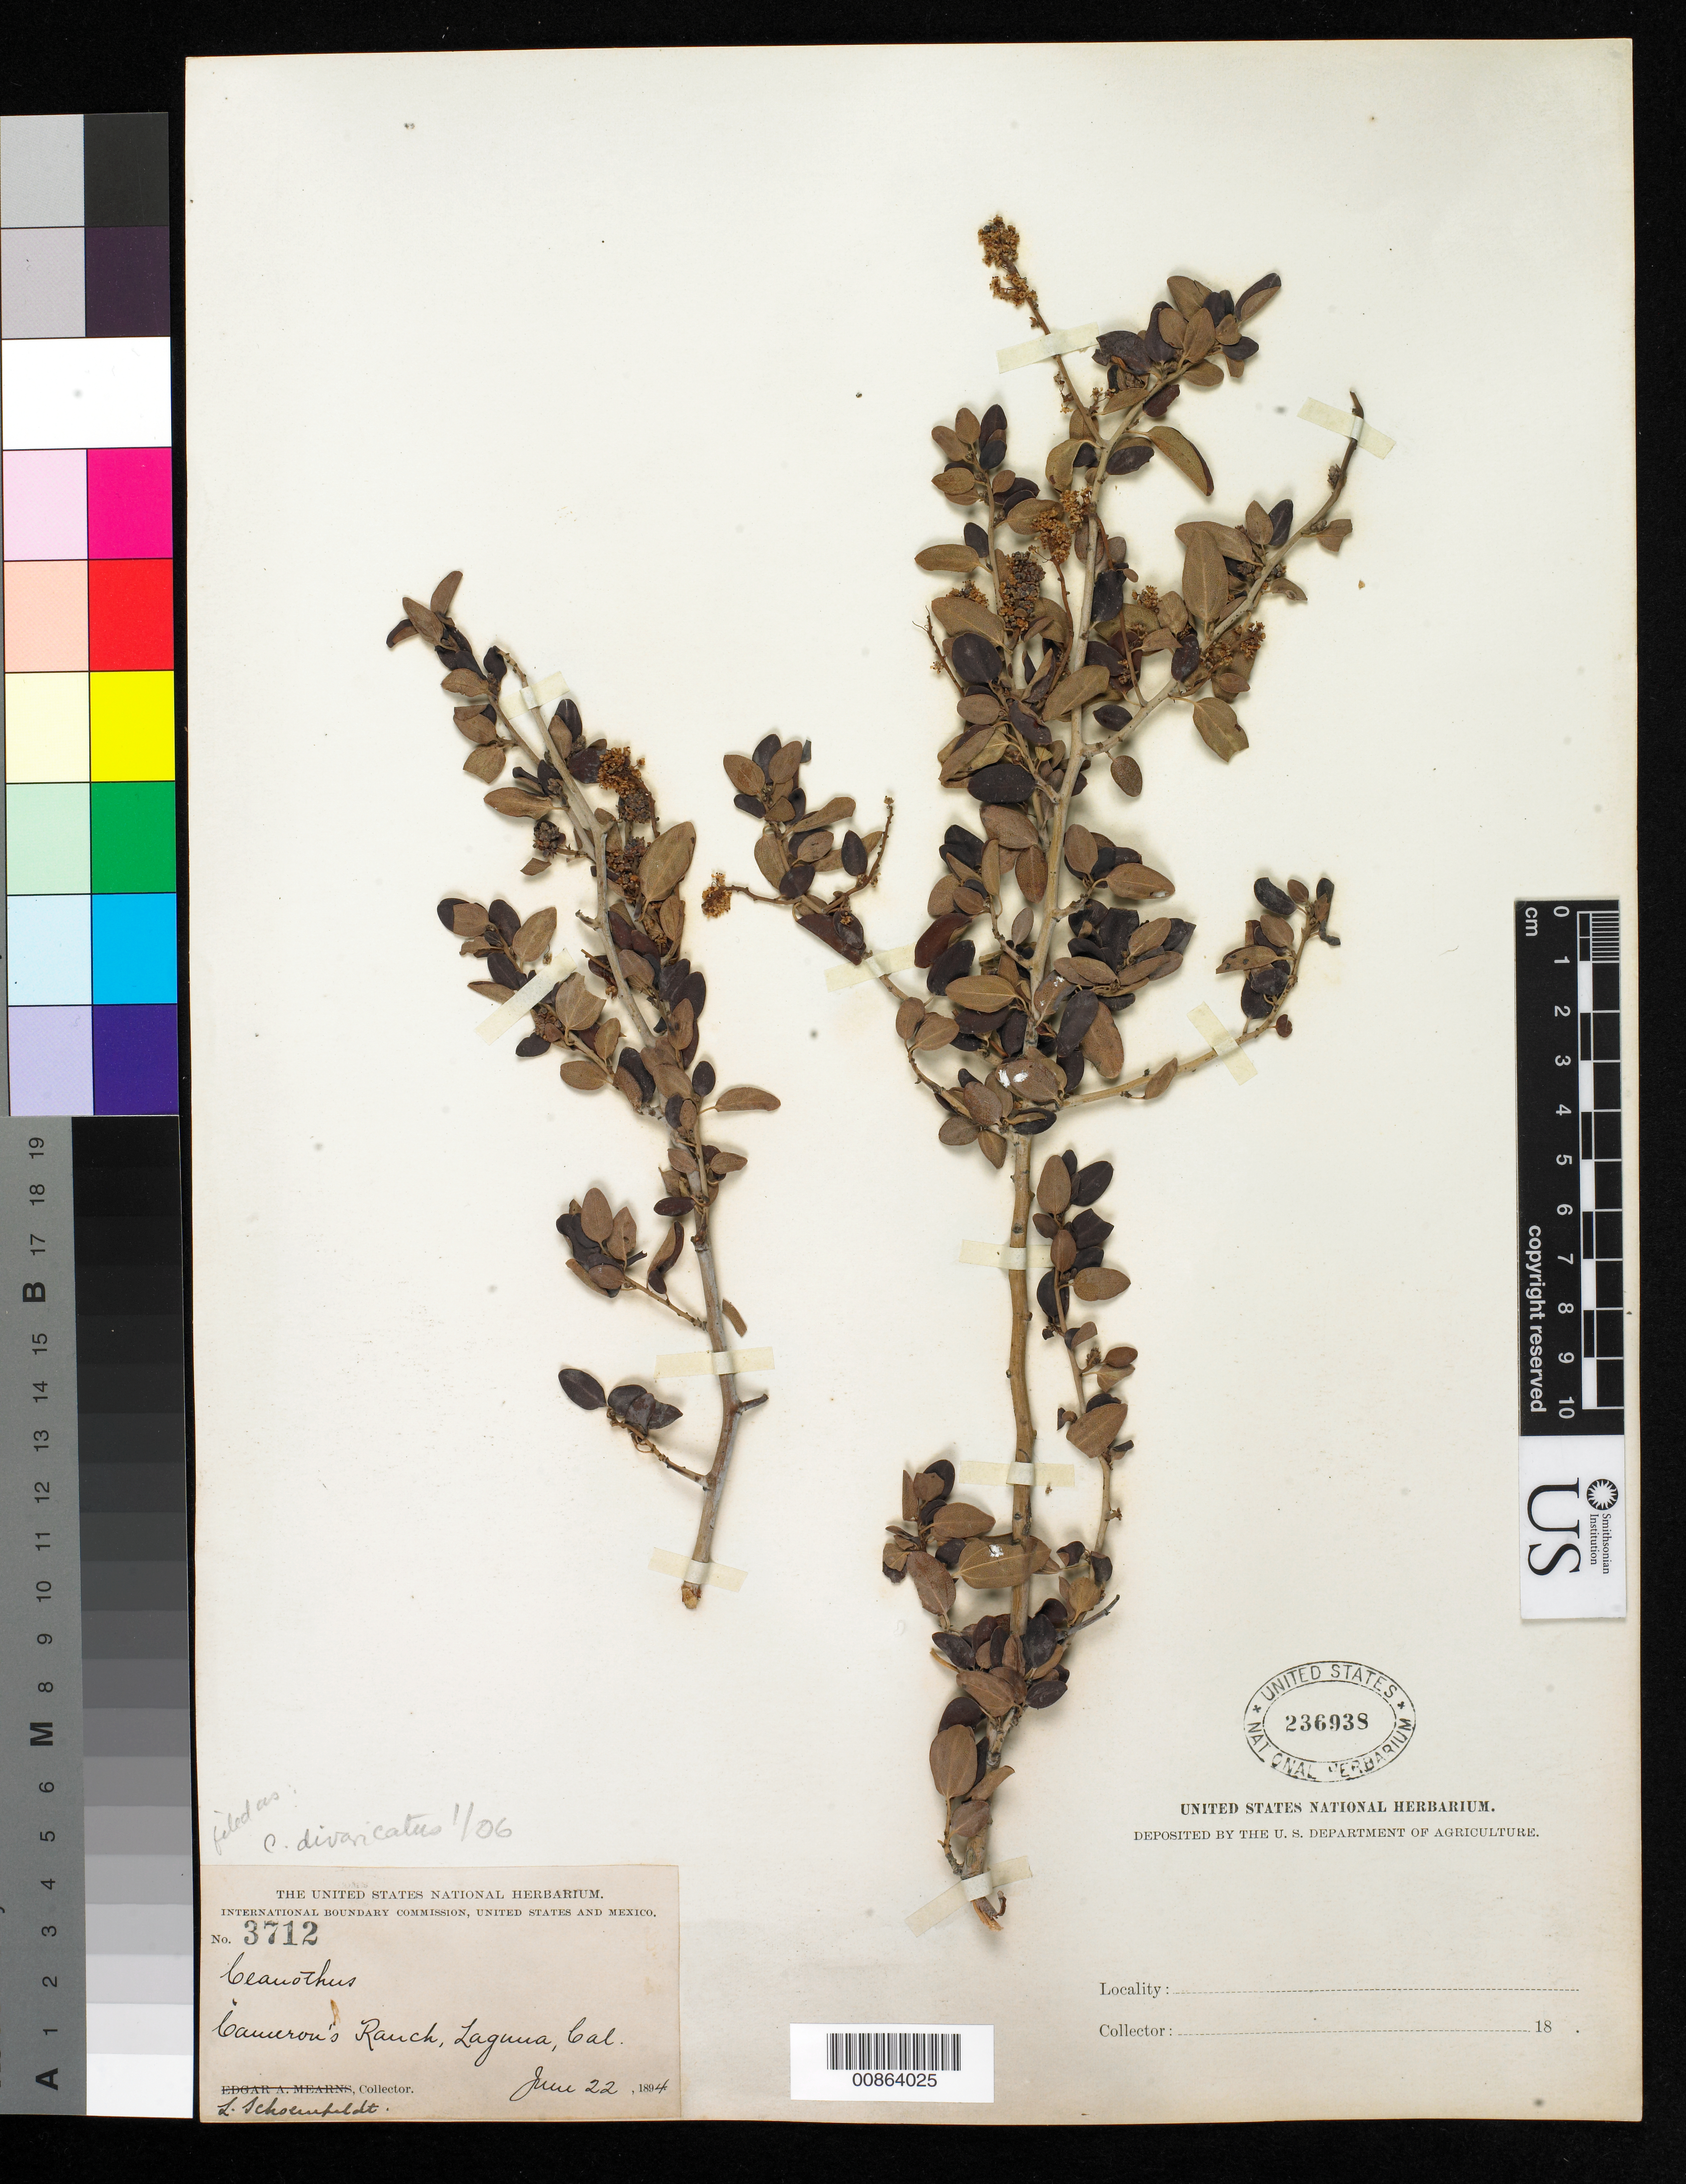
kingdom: Plantae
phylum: Tracheophyta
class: Magnoliopsida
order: Rosales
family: Rhamnaceae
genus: Ceanothus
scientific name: Ceanothus divaricatus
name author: Nutt. ex Torr. & S.F. Gray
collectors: L. Schoenfeldt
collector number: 3712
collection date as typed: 22 Jun 1894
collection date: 1894-06-22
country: United States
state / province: California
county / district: Orange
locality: Cameron's Ranch, Laguna, California.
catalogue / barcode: US 236938